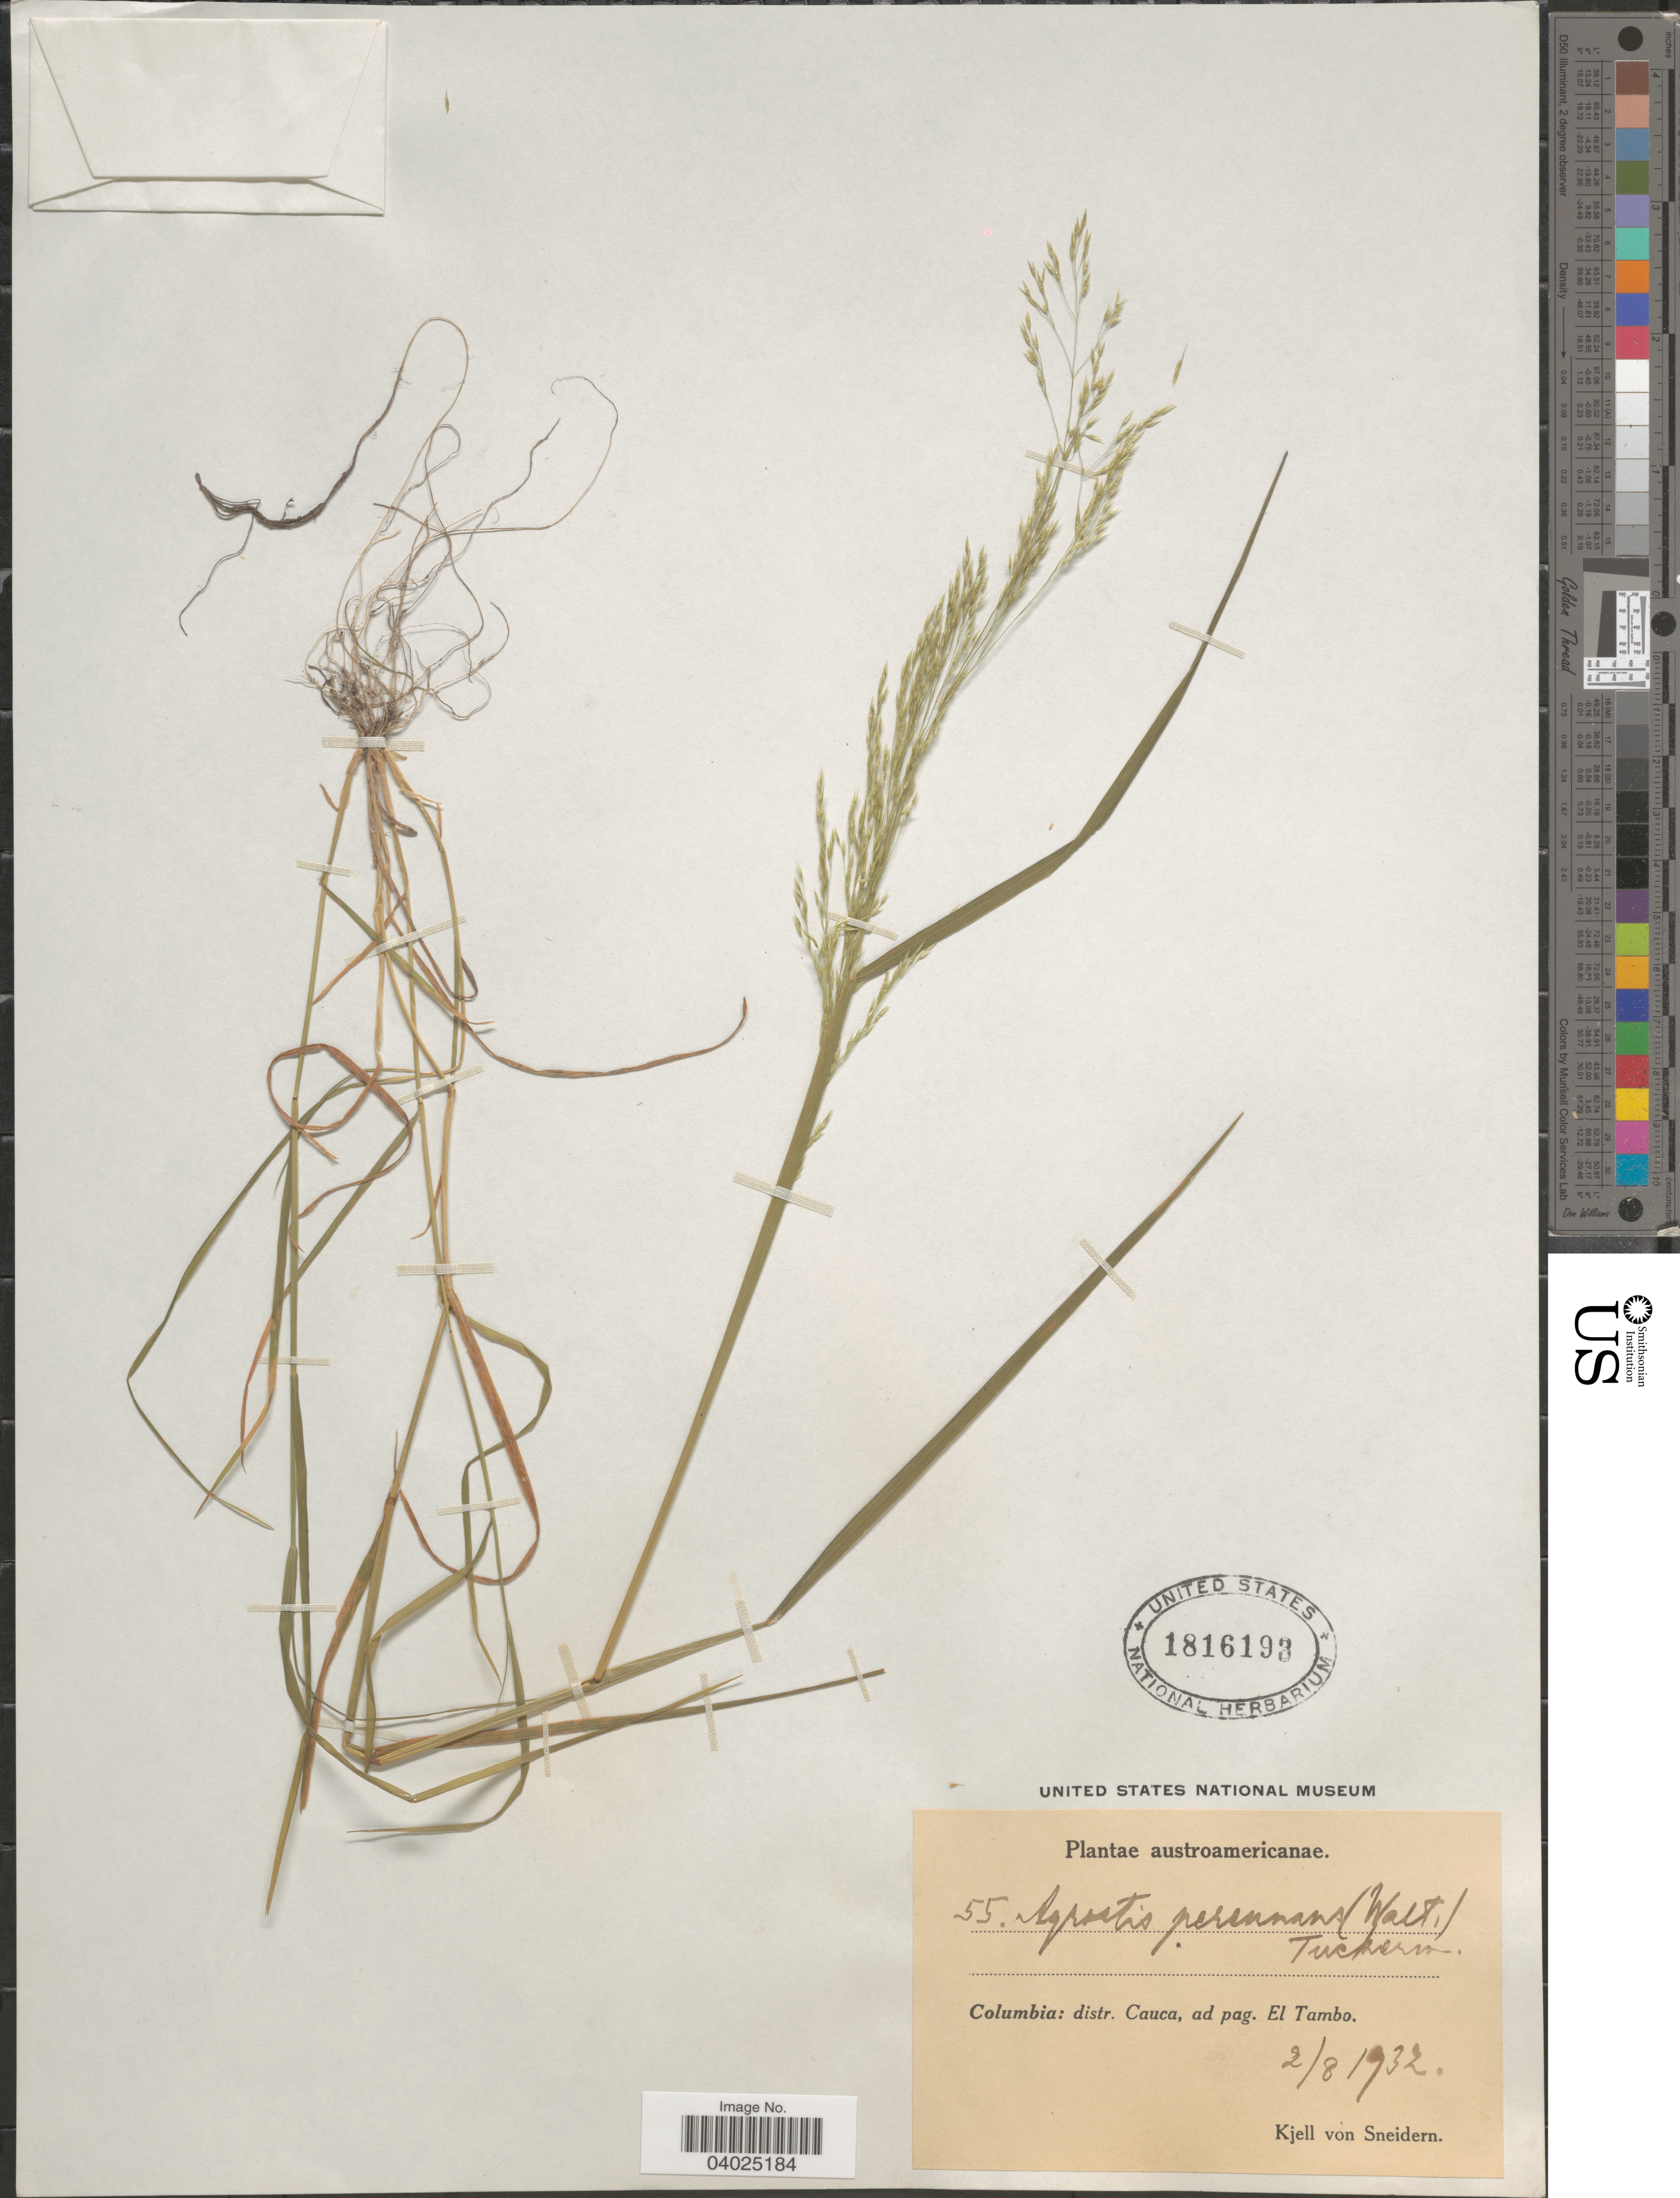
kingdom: Plantae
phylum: Tracheophyta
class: Liliopsida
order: Poales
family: Poaceae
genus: Agrostis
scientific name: Agrostis sp.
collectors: K. von Sneidern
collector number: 55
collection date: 1932-08-02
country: Colombia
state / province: Cauca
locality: Austroamericanae. Distr. Cauca, ad pag. El Tambo.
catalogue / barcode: US 1816193